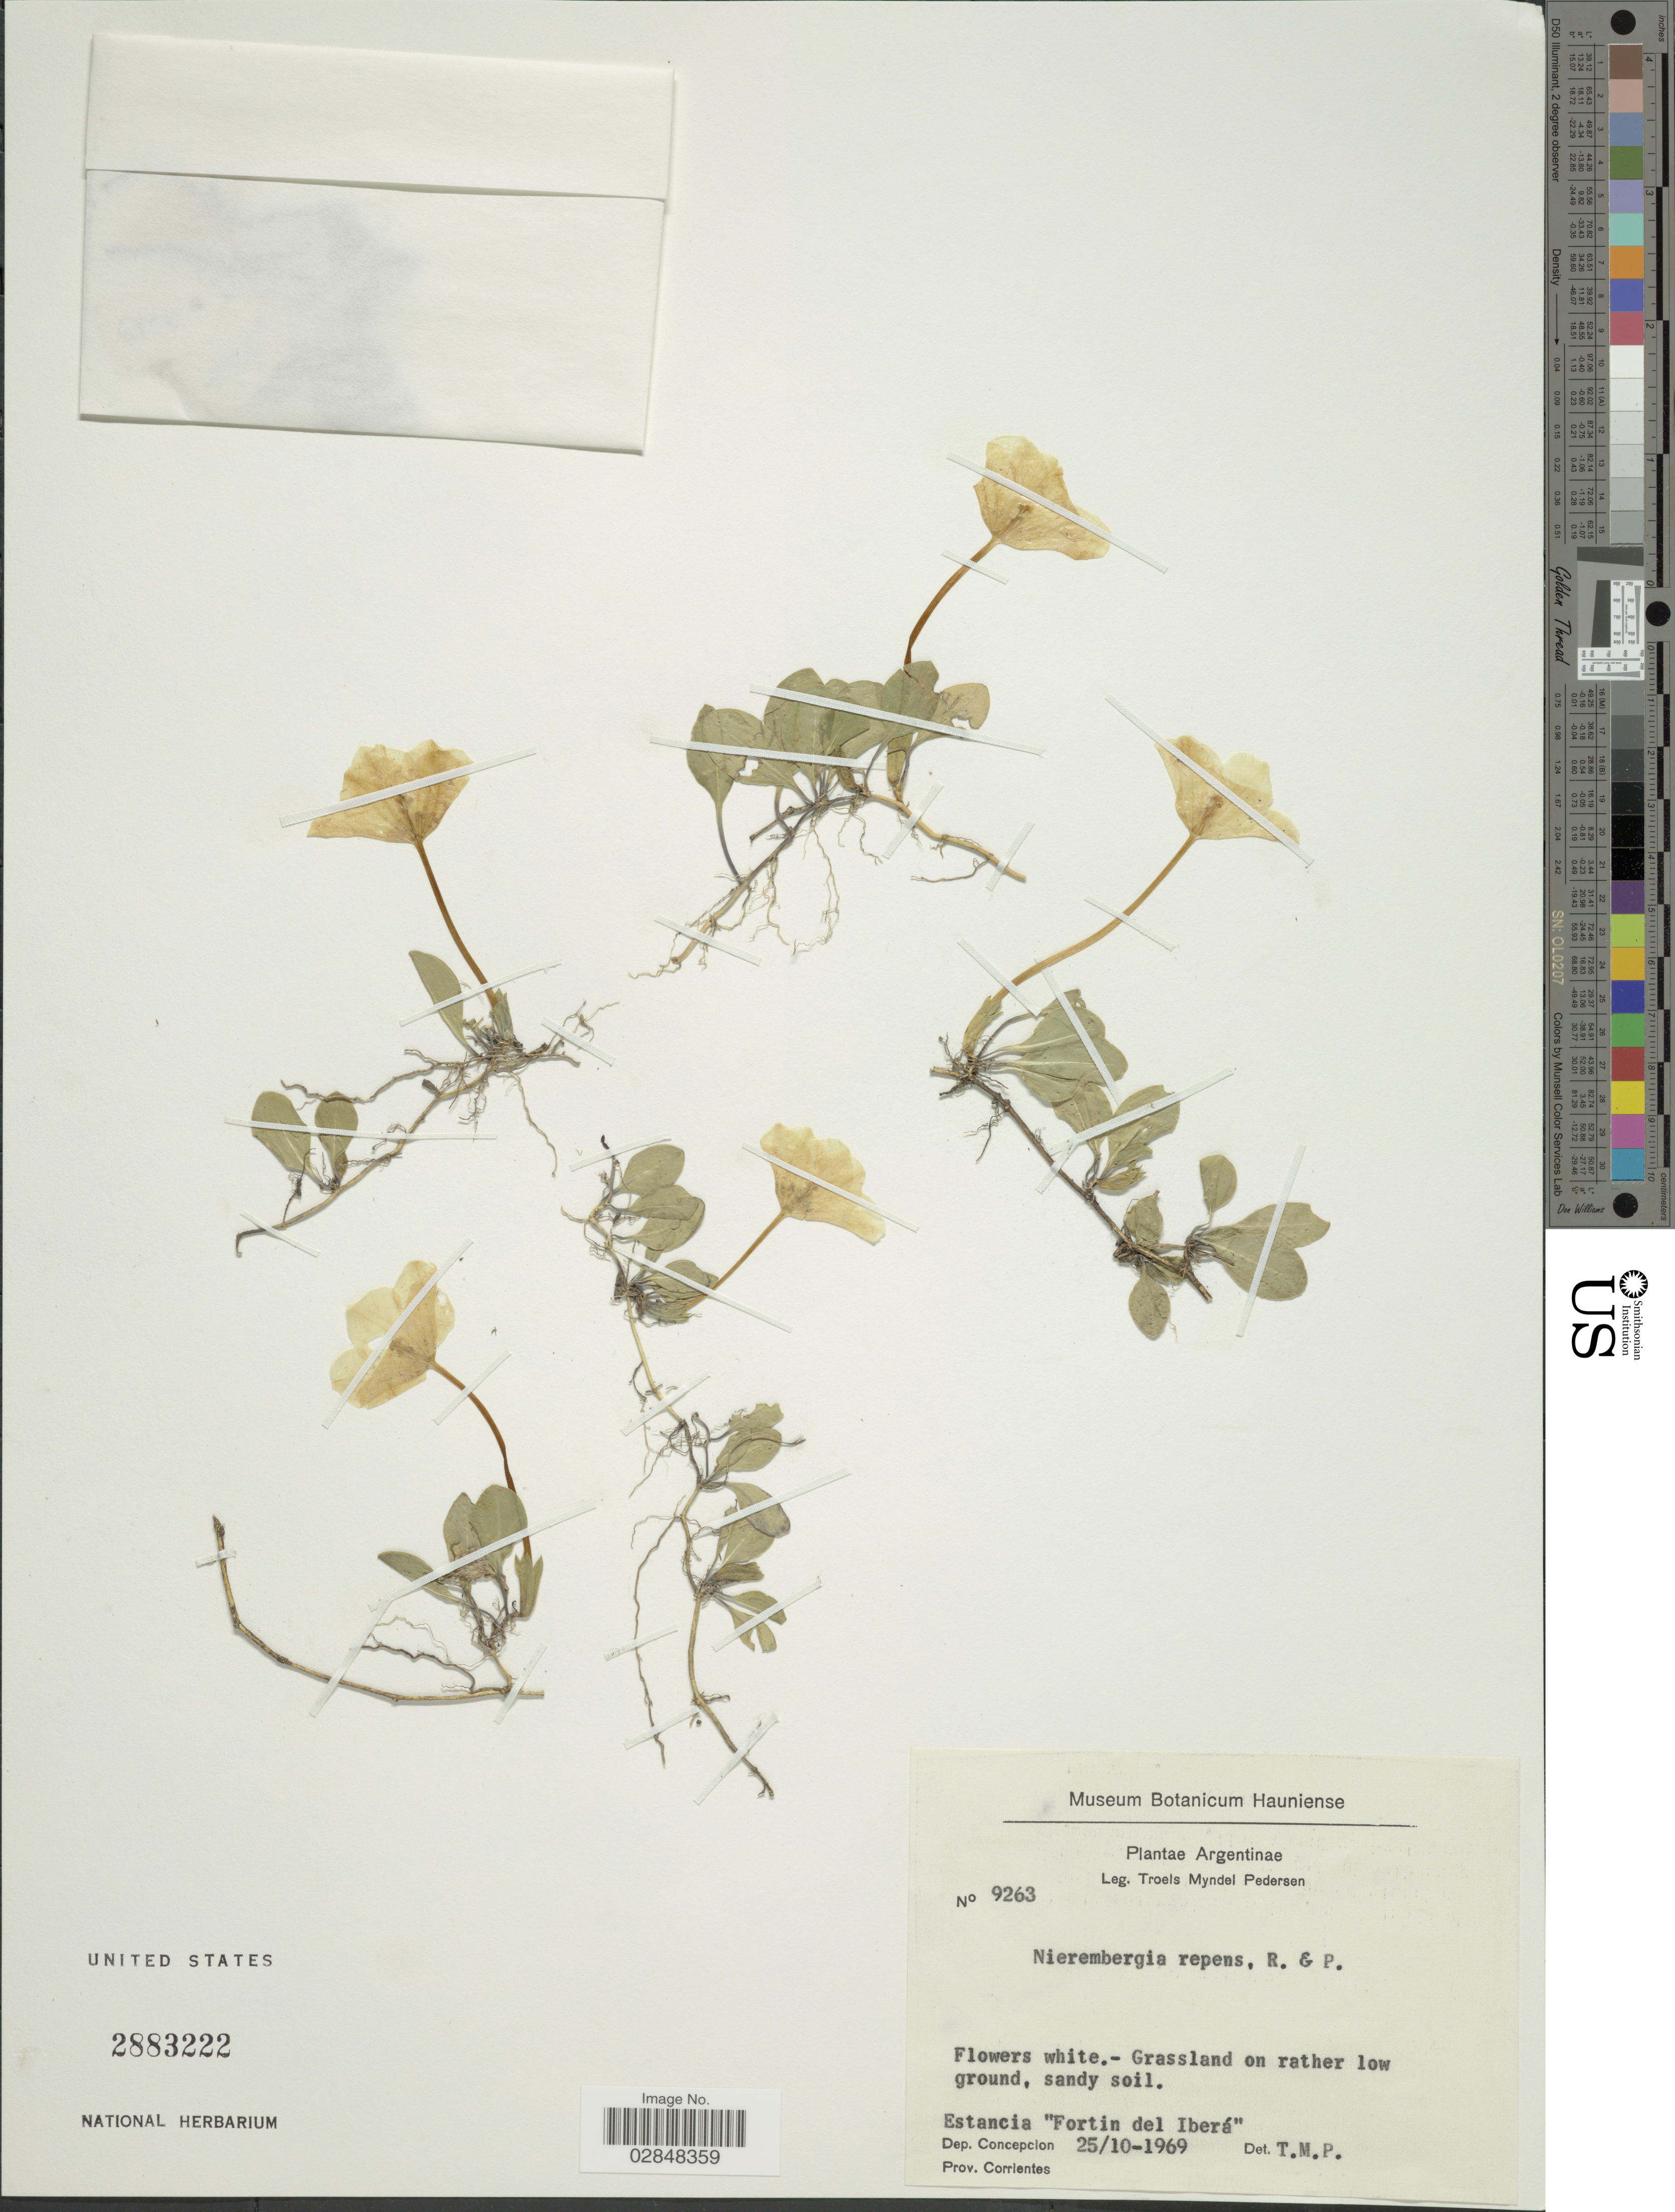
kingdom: Plantae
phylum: Tracheophyta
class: Magnoliopsida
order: Solanales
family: Solanaceae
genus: Nierembergia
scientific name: Nierembergia repens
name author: Ruiz & Pav.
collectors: T. Pederson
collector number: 9263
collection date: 1969-10-25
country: Argentina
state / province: Corrientes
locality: Estancia "Fortin del Iberá". Dep. Conception.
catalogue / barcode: US 2883222